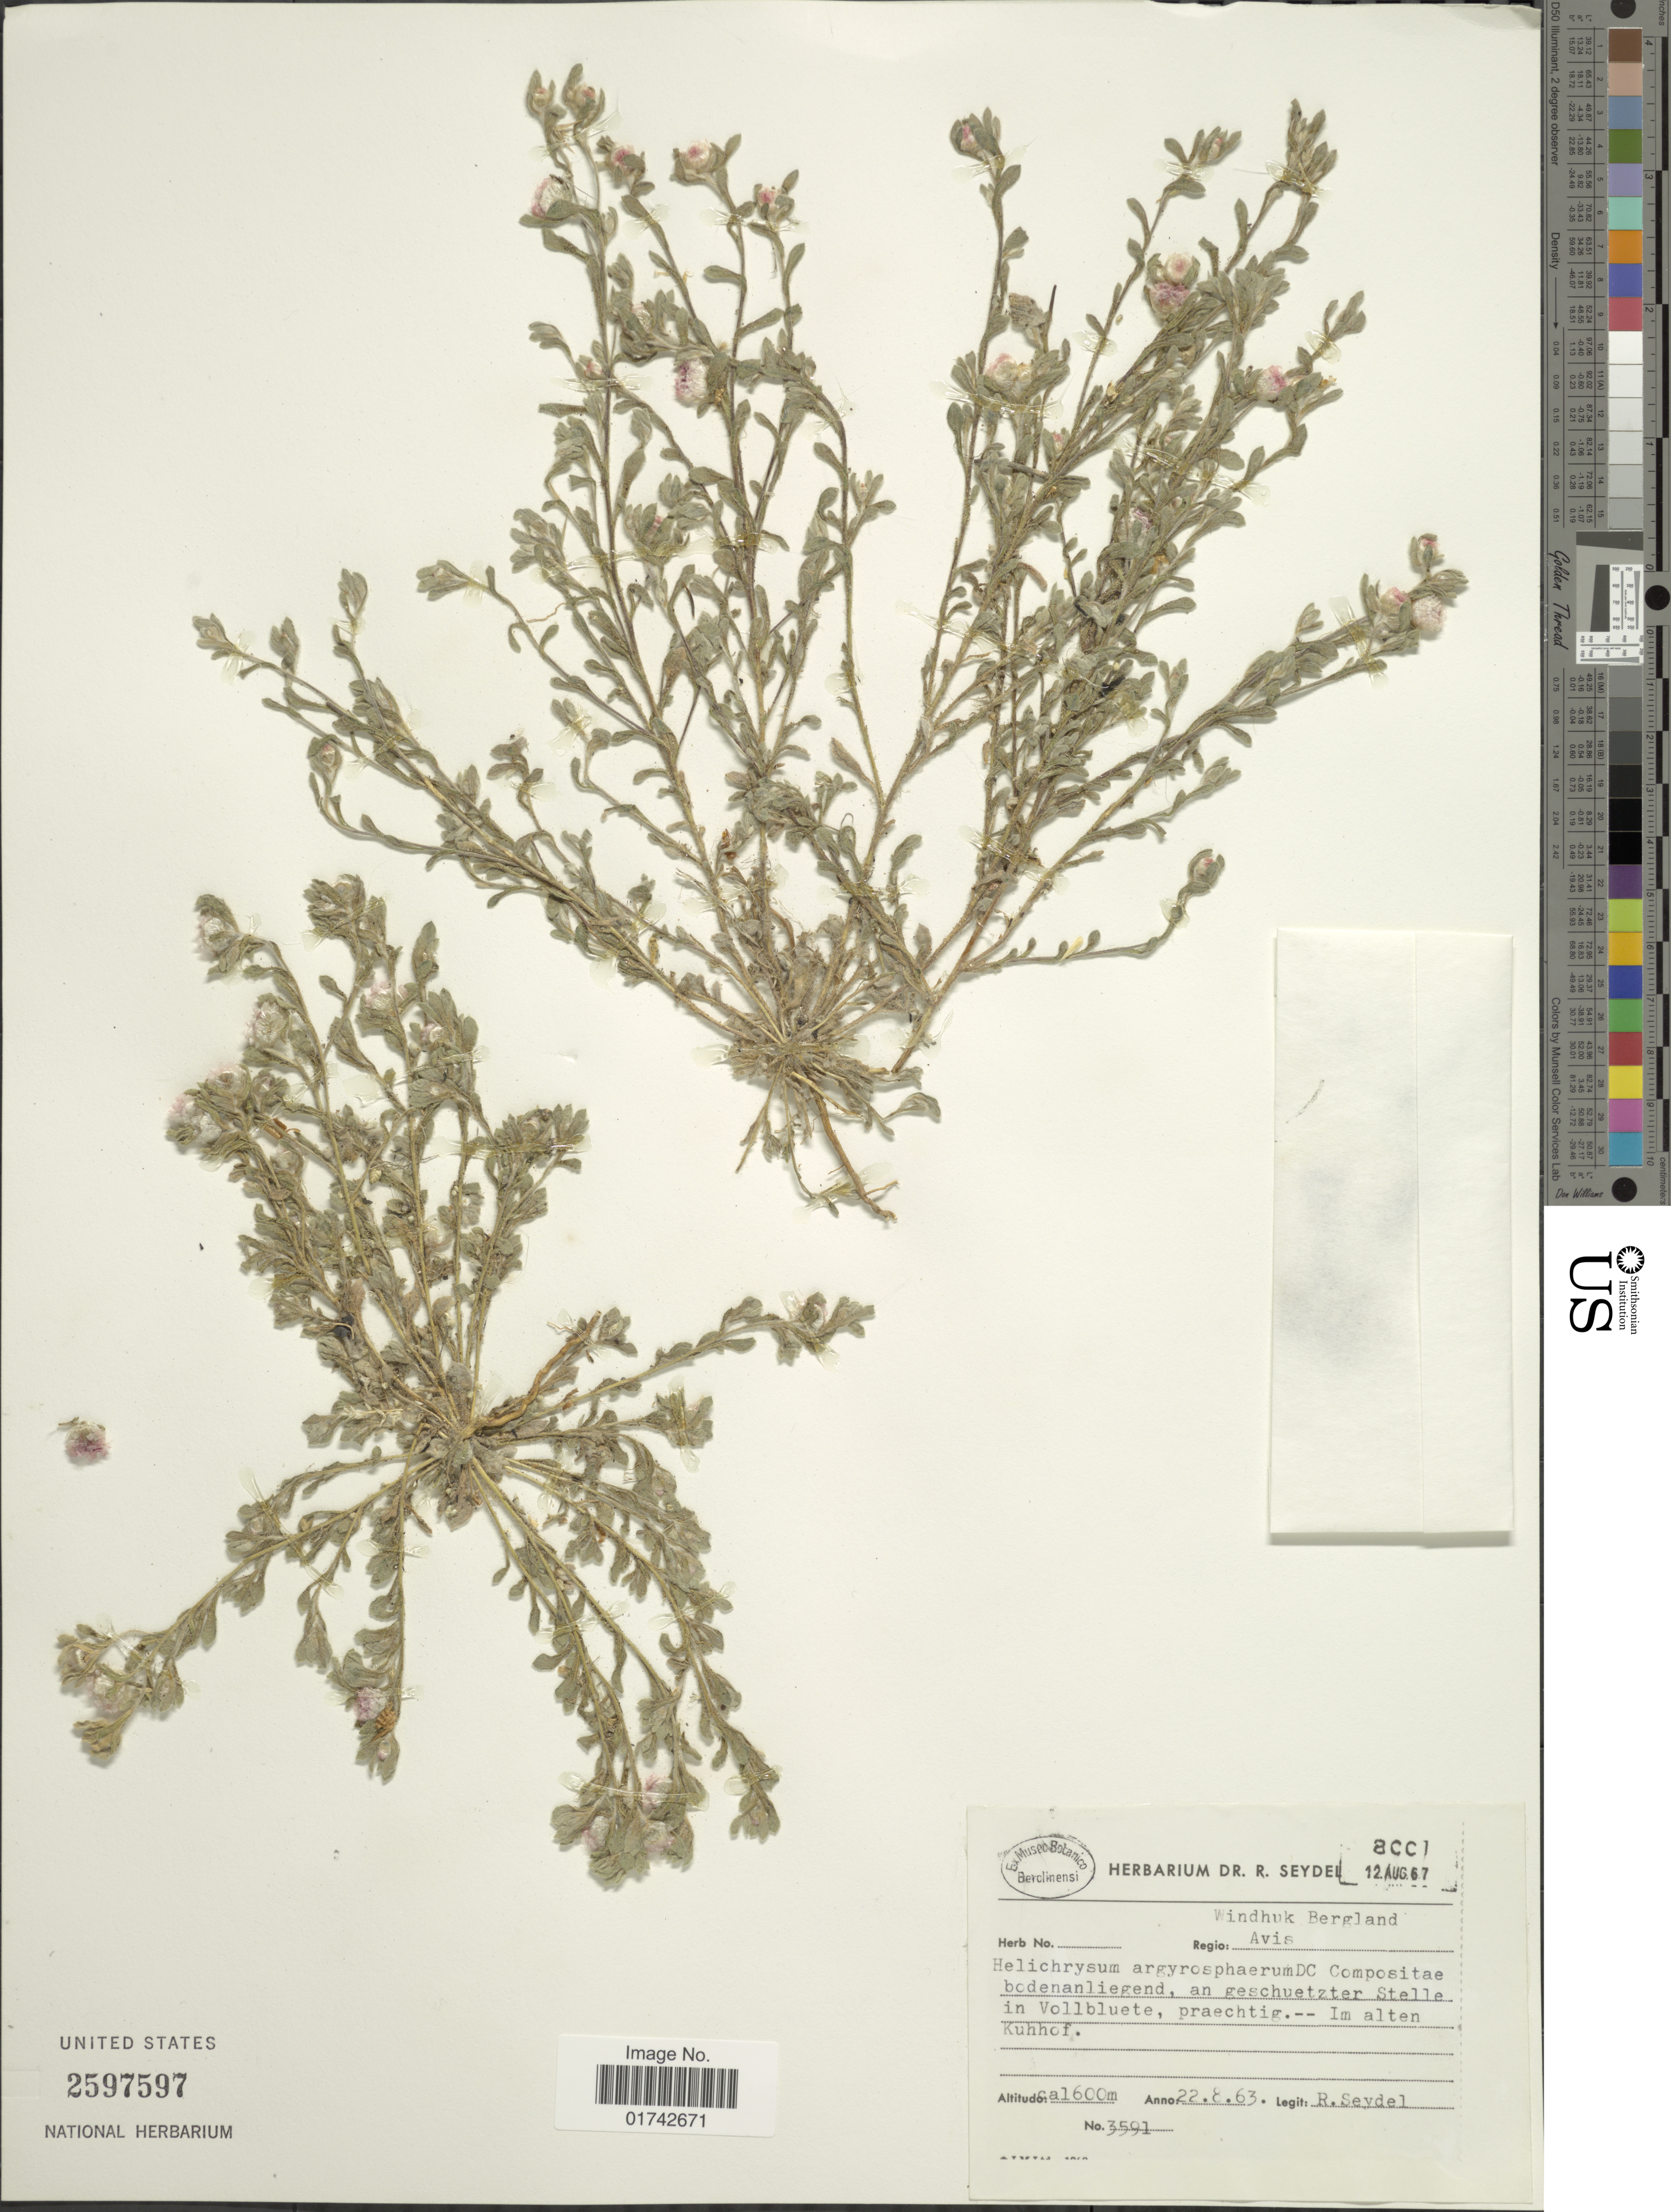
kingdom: Plantae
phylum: Tracheophyta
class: Magnoliopsida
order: Asterales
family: Asteraceae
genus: Helichrysum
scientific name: Helichrysum argyrosphaerum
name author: DC.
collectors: R. Seydel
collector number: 3591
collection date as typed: Transcribed d/m/y: 22/8/63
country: Namibia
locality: Windhuk Berglad. Regio Avis.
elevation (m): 1600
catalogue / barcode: US 2597597